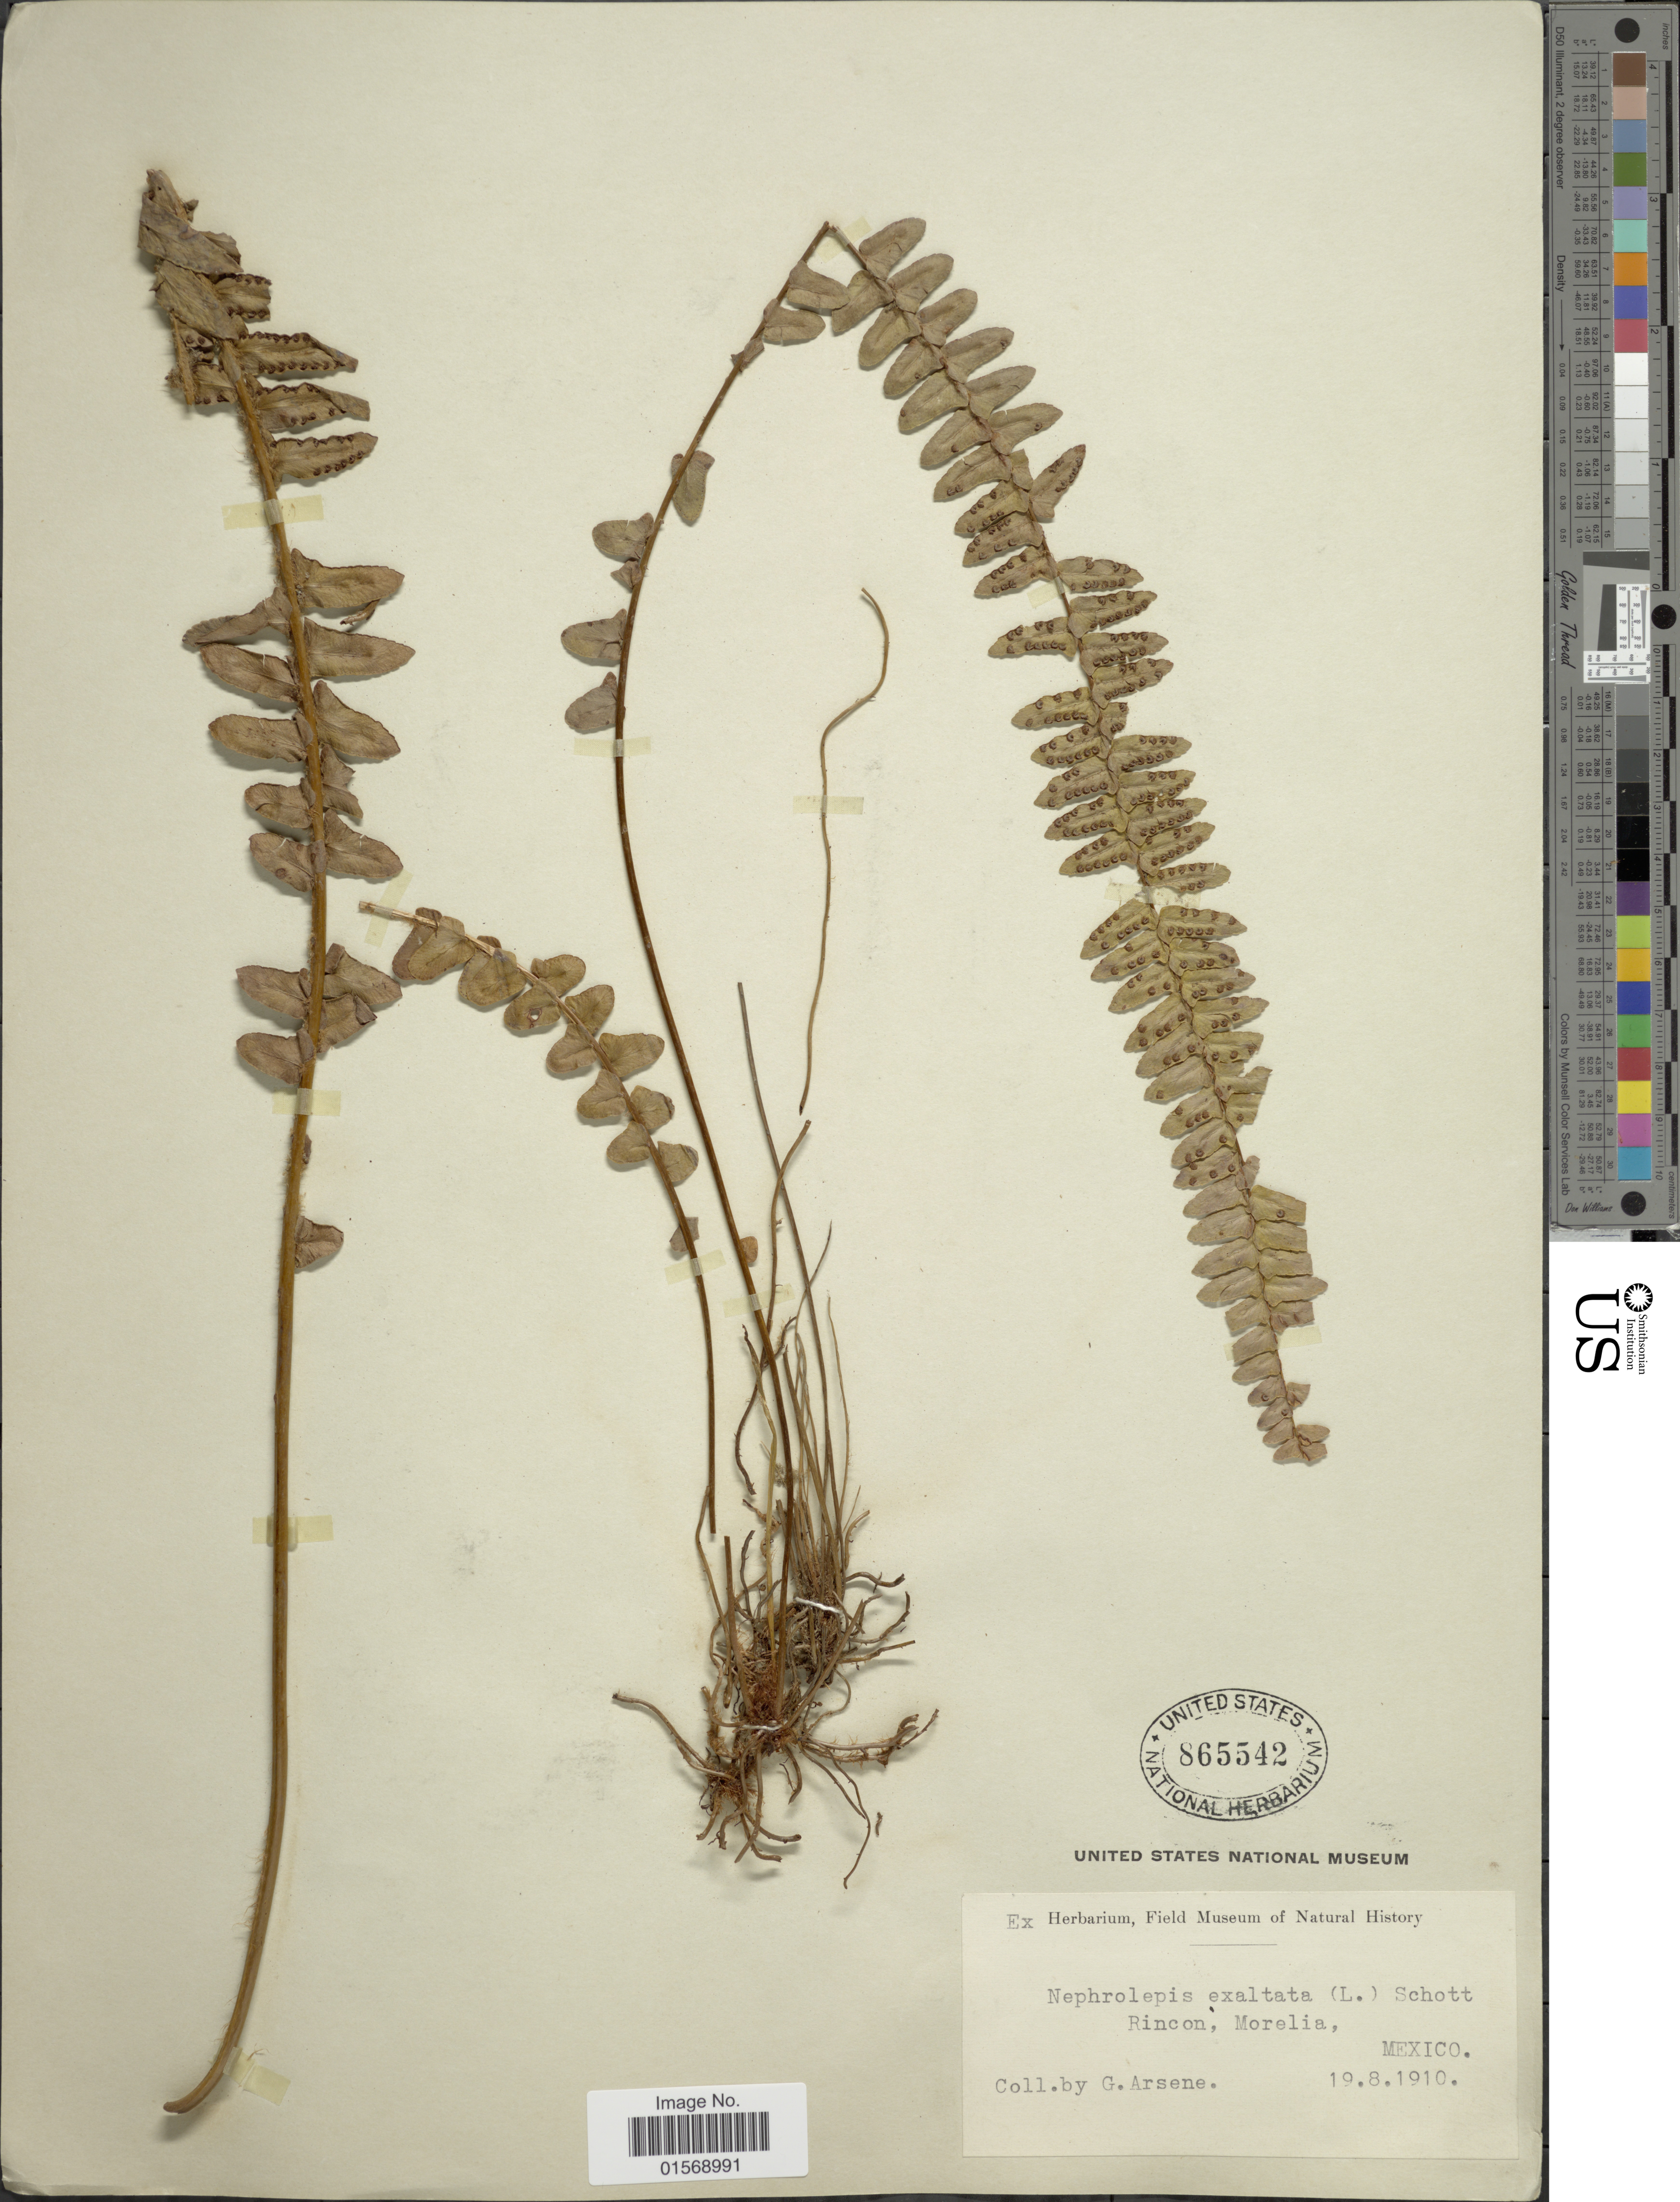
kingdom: Plantae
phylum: Tracheophyta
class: Polypodiopsida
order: Polypodiales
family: Nephrolepidaceae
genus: Nephrolepis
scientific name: Nephrolepis exaltata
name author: (L.) Schott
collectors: Bro. G. Arsène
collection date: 1910-08-19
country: Mexico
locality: Rincon, Morelia, Mexico.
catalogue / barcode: US 865542